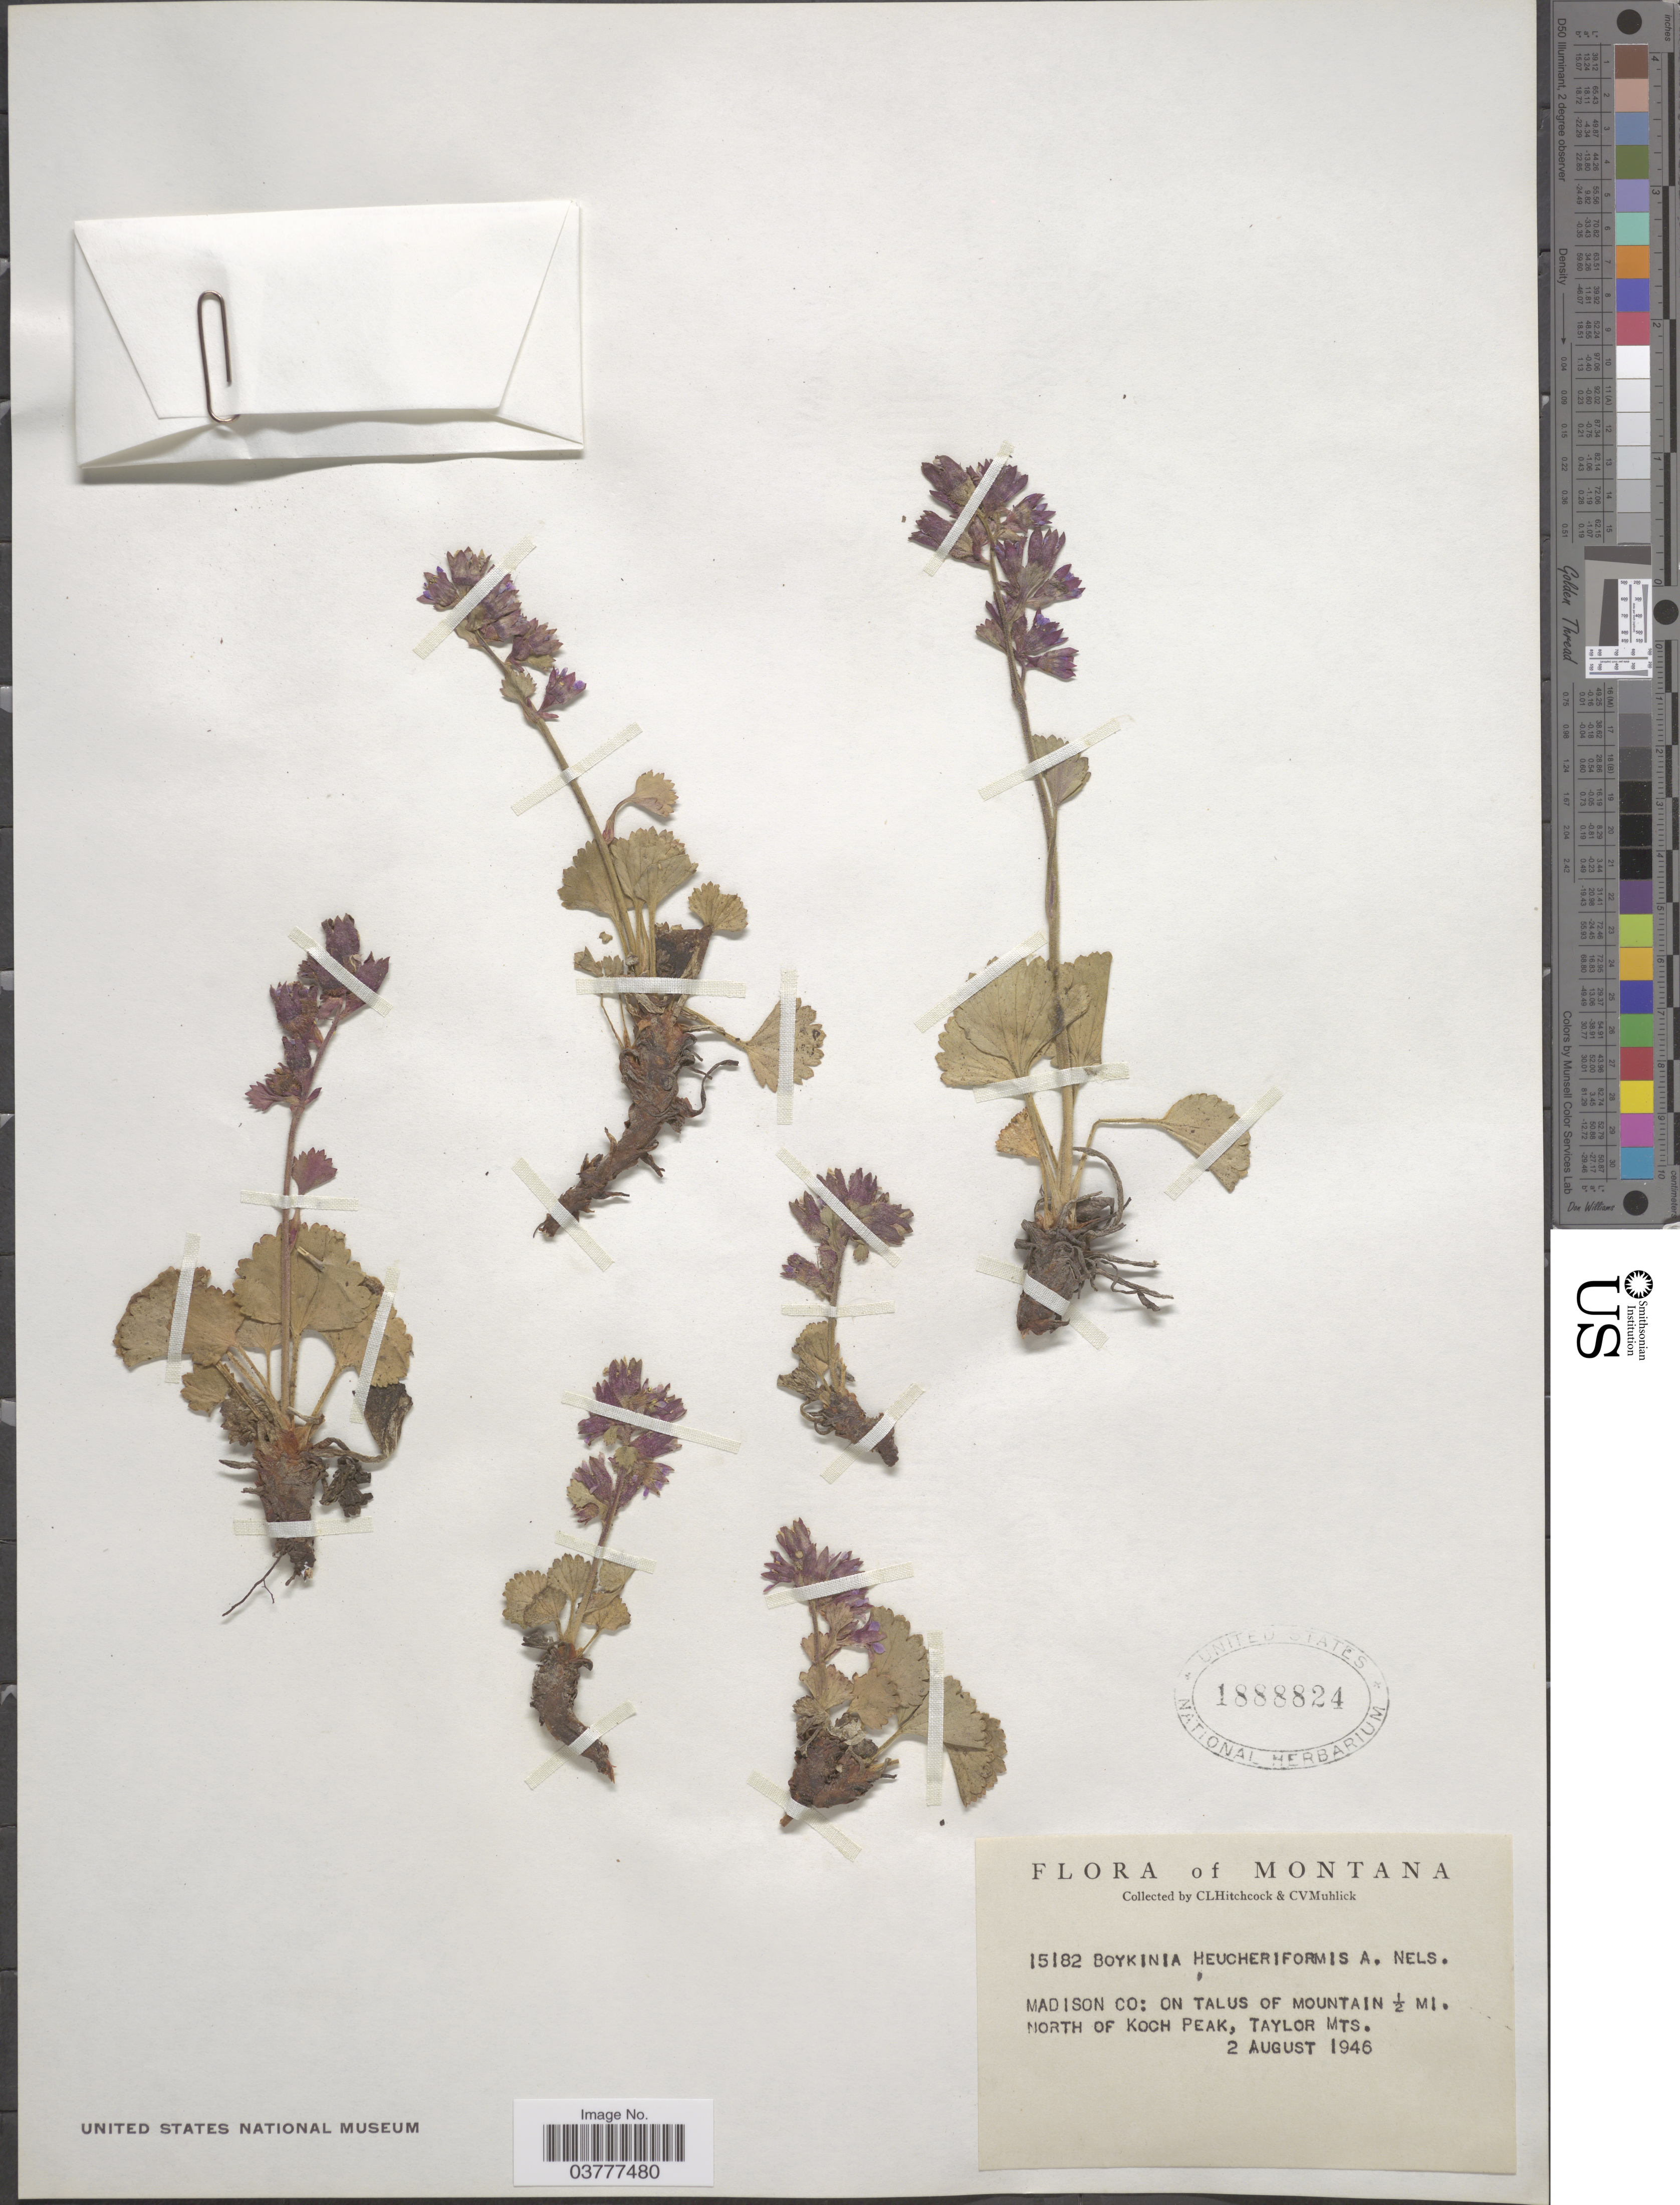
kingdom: Plantae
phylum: Tracheophyta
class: Magnoliopsida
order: Saxifragales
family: Saxifragaceae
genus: Telesonix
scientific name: Telesonix heucheriformis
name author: (Rydb.) Rydb.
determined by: Strong, M. T., (US), Smithsonian Institution - National Museum of Natural History (UNITED STATES)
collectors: C. L. Hitchcock & C. V. Muhlick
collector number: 15182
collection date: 1946-08-02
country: United States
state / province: Montana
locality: Madison Co: on talus of Mountain ½ mi. North of Koch Peak, Taylor Mts.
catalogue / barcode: US 1888824